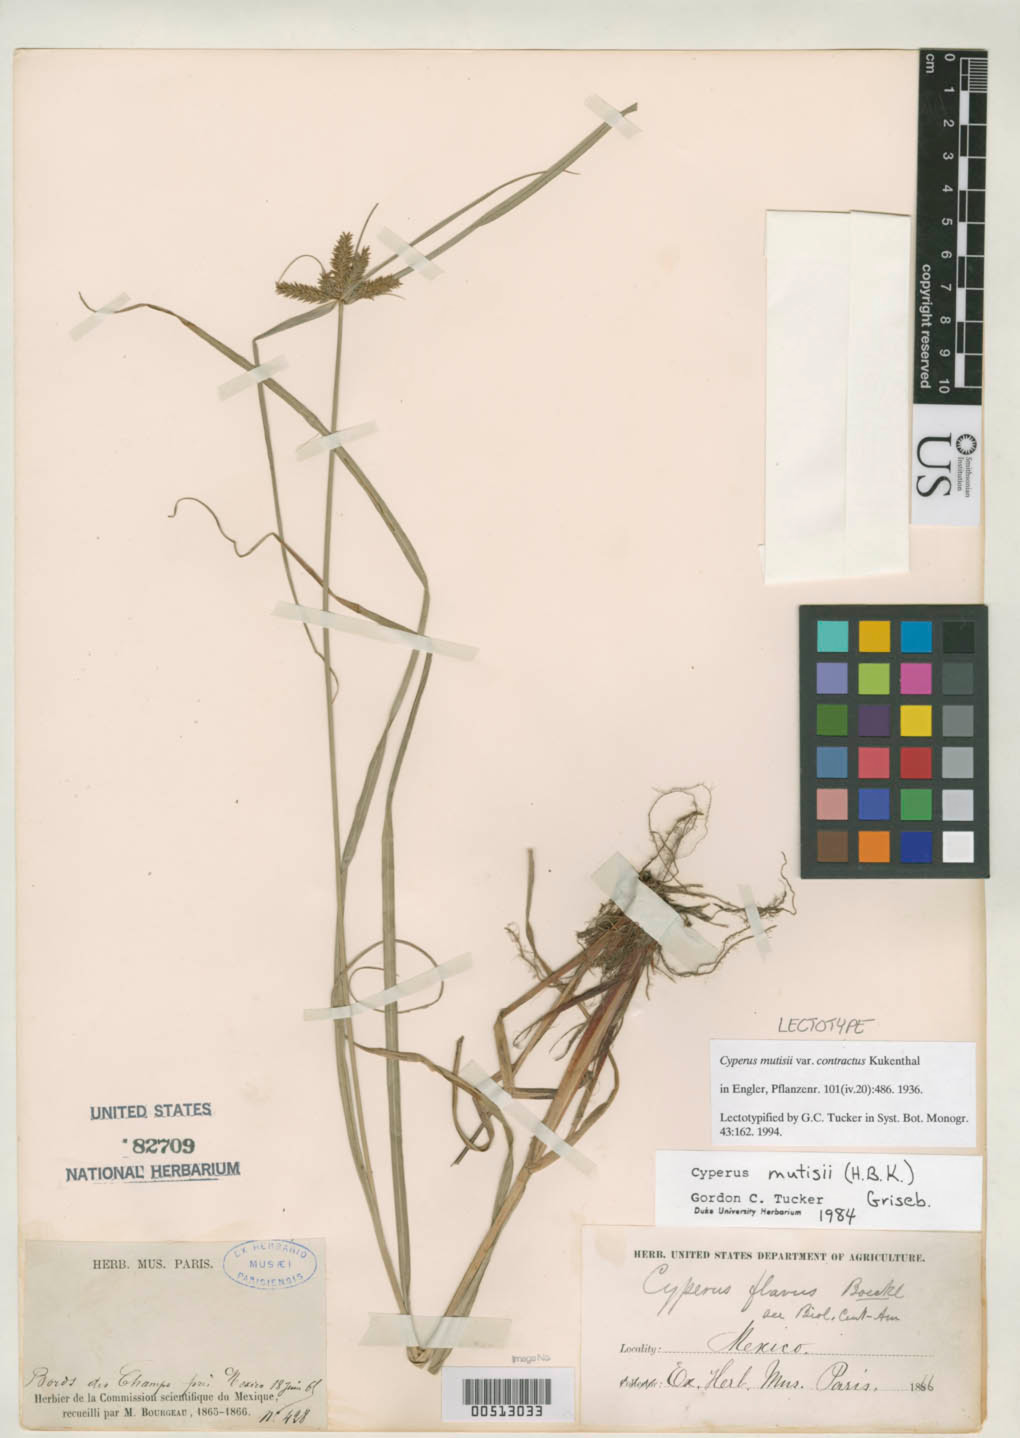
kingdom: Plantae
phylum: Tracheophyta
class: Liliopsida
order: Poales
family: Cyperaceae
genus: Cyperus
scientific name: Cyperus mutisii var. contractus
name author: Kük. in Engl.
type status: Lectotype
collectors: E. Bourgeau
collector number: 428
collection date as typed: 18 Jun 1865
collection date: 1865-06-18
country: Mexico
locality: Bords du Champs pris Mexico.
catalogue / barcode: US 82709